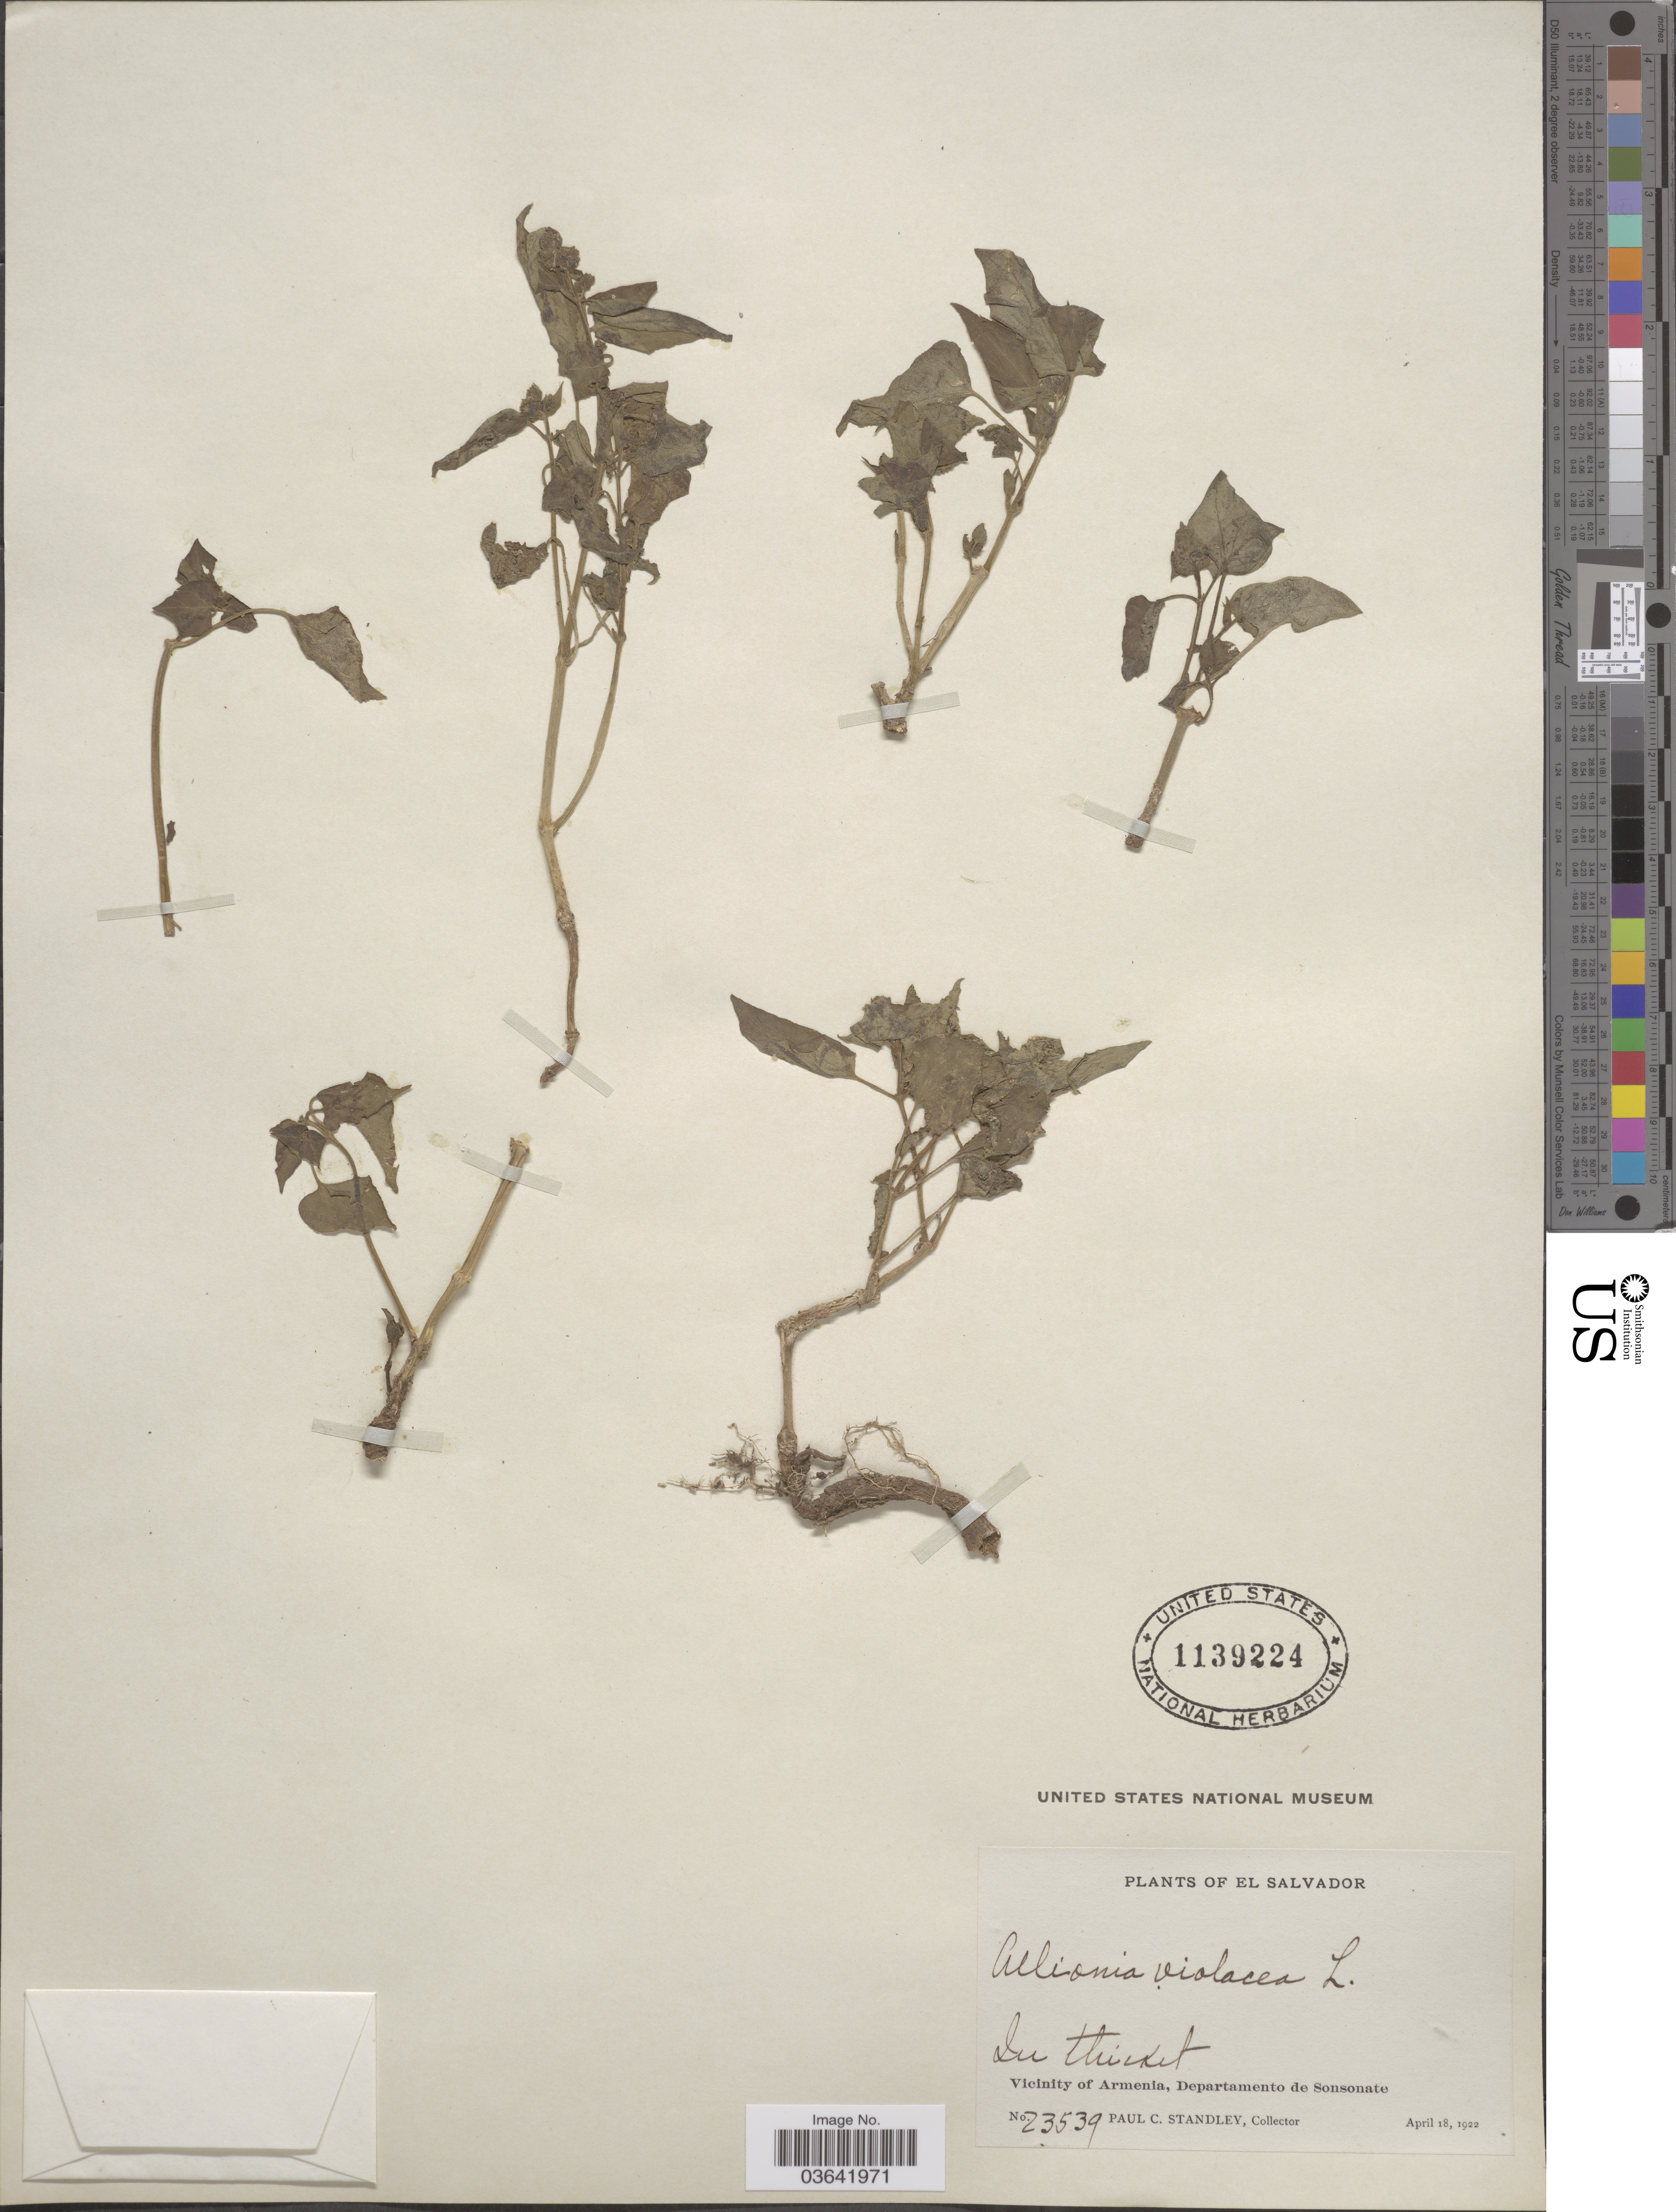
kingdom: Plantae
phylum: Tracheophyta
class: Magnoliopsida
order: Caryophyllales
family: Nyctaginaceae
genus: Mirabilis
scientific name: Mirabilis violacea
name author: (L.) Heimerl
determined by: Strong, Mark T., (BOT), Smithsonian Institution - National Museum of Natural History (UNITED STATES)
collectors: P. C. Standley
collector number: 23539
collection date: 1922-04-18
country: El Salvador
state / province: Sonsonate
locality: Vicinity of Armenia, Departamento de Sonsonate.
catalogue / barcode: US 1139224